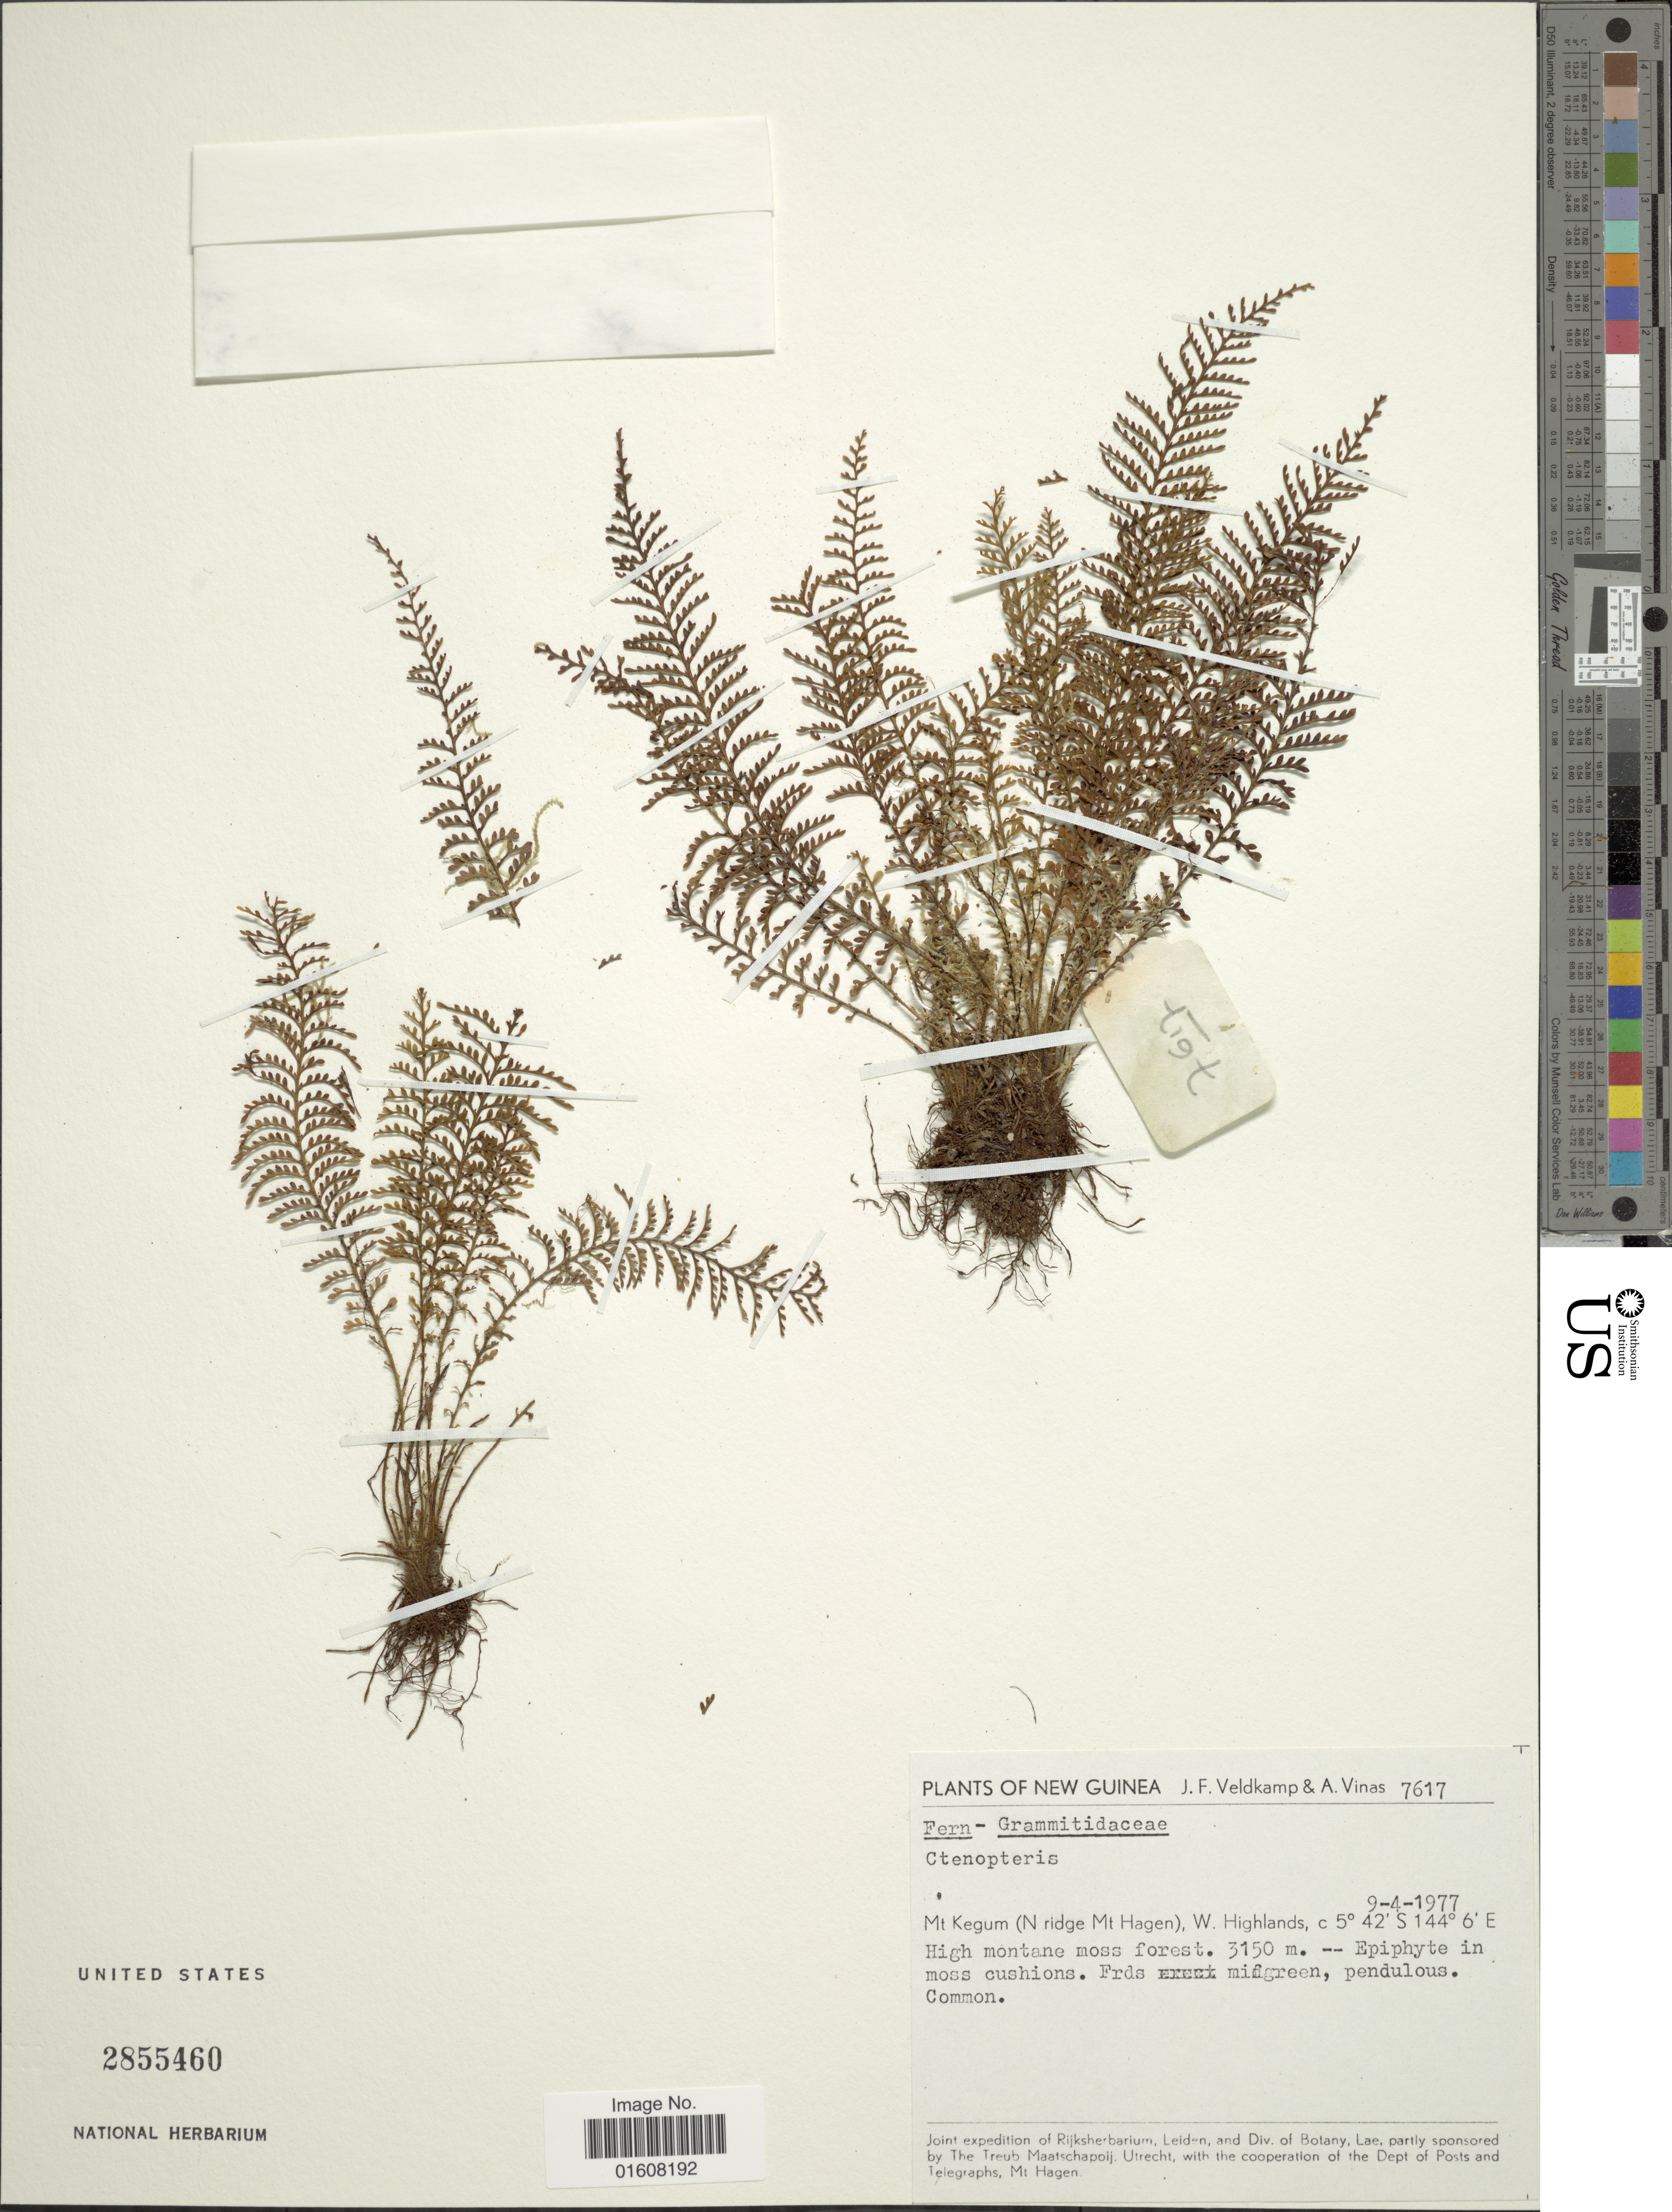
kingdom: Plantae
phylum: Tracheophyta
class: Polypodiopsida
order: Polypodiales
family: Polypodiaceae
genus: Grammitis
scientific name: Grammitis sp.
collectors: J. F. Veldkamp & A. Vinas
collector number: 7617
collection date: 1977-04-09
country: Papua New Guinea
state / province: Western Highlands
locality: New Guinea. Mt Kegum (N ridge Mt Hagen), W. Highlands. High montane moss forest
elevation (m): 3150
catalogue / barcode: US 2855460